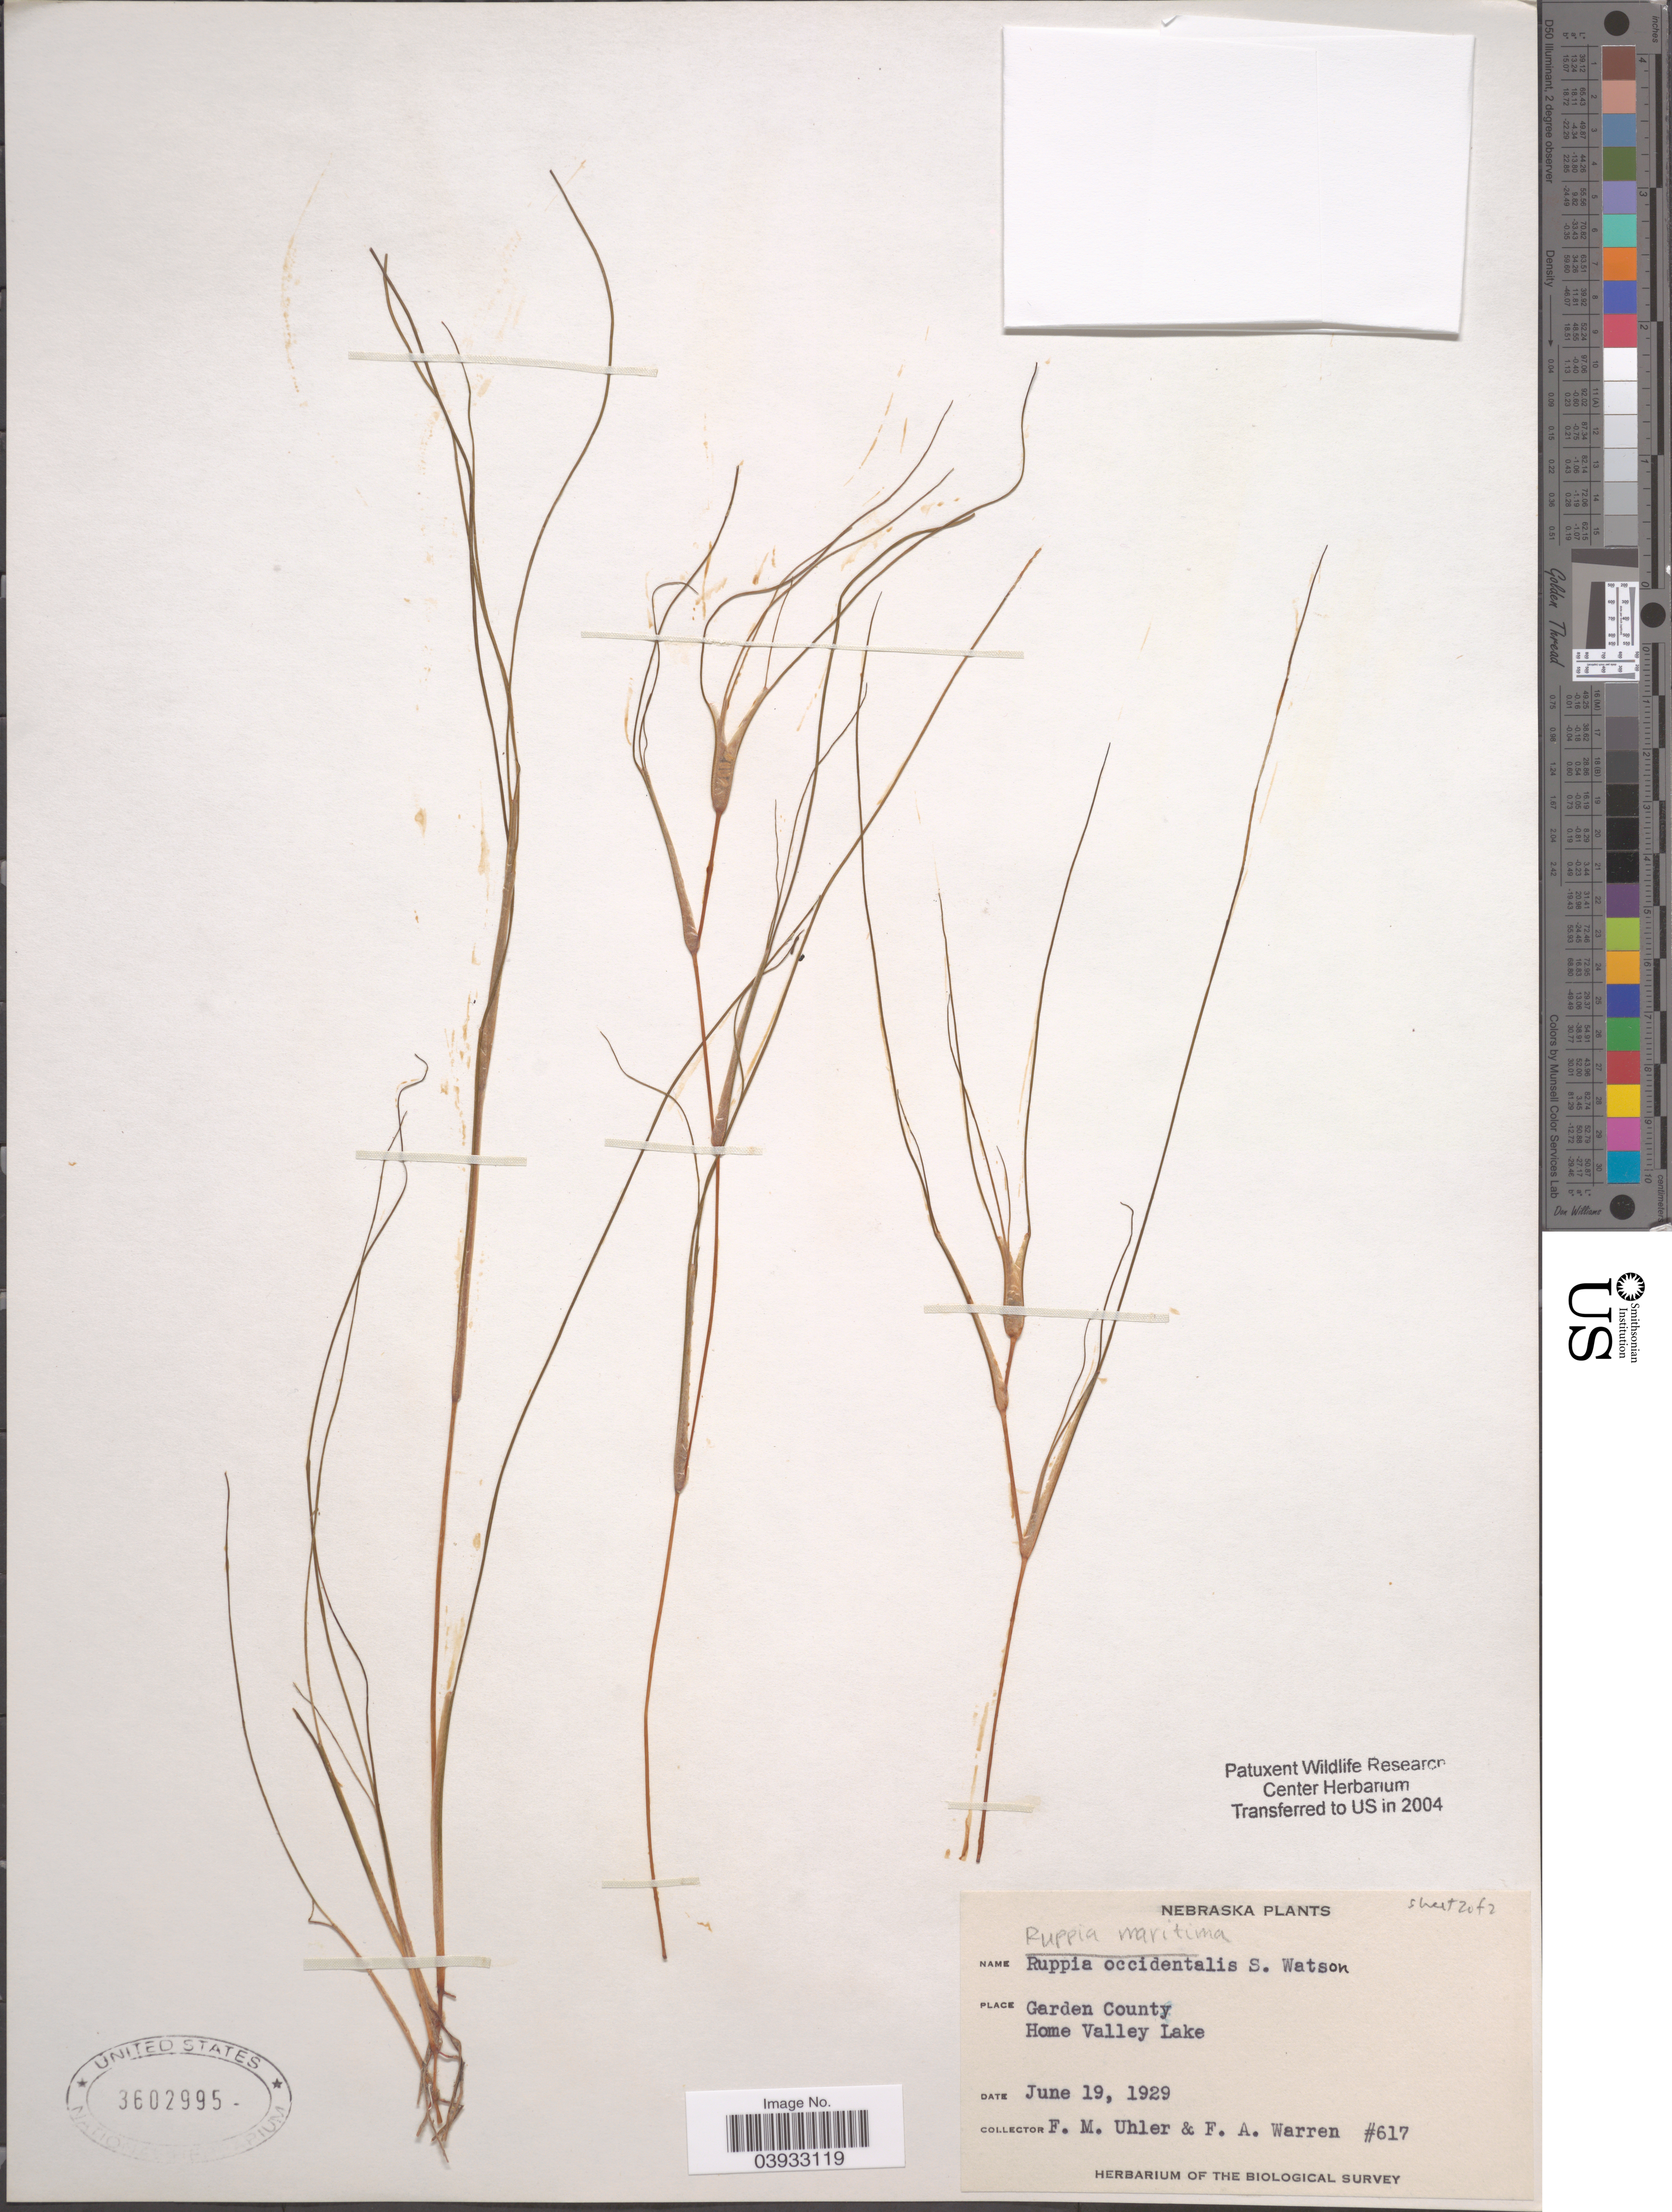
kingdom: Plantae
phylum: Tracheophyta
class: Liliopsida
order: Alismatales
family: Ruppiaceae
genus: Ruppia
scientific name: Ruppia maritima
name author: L.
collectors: F. M. Uhler & F. Warren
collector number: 617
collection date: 1929-06-19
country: United States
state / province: Nebraska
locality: Garden County. Home Valley Lake.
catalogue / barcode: US 3602995